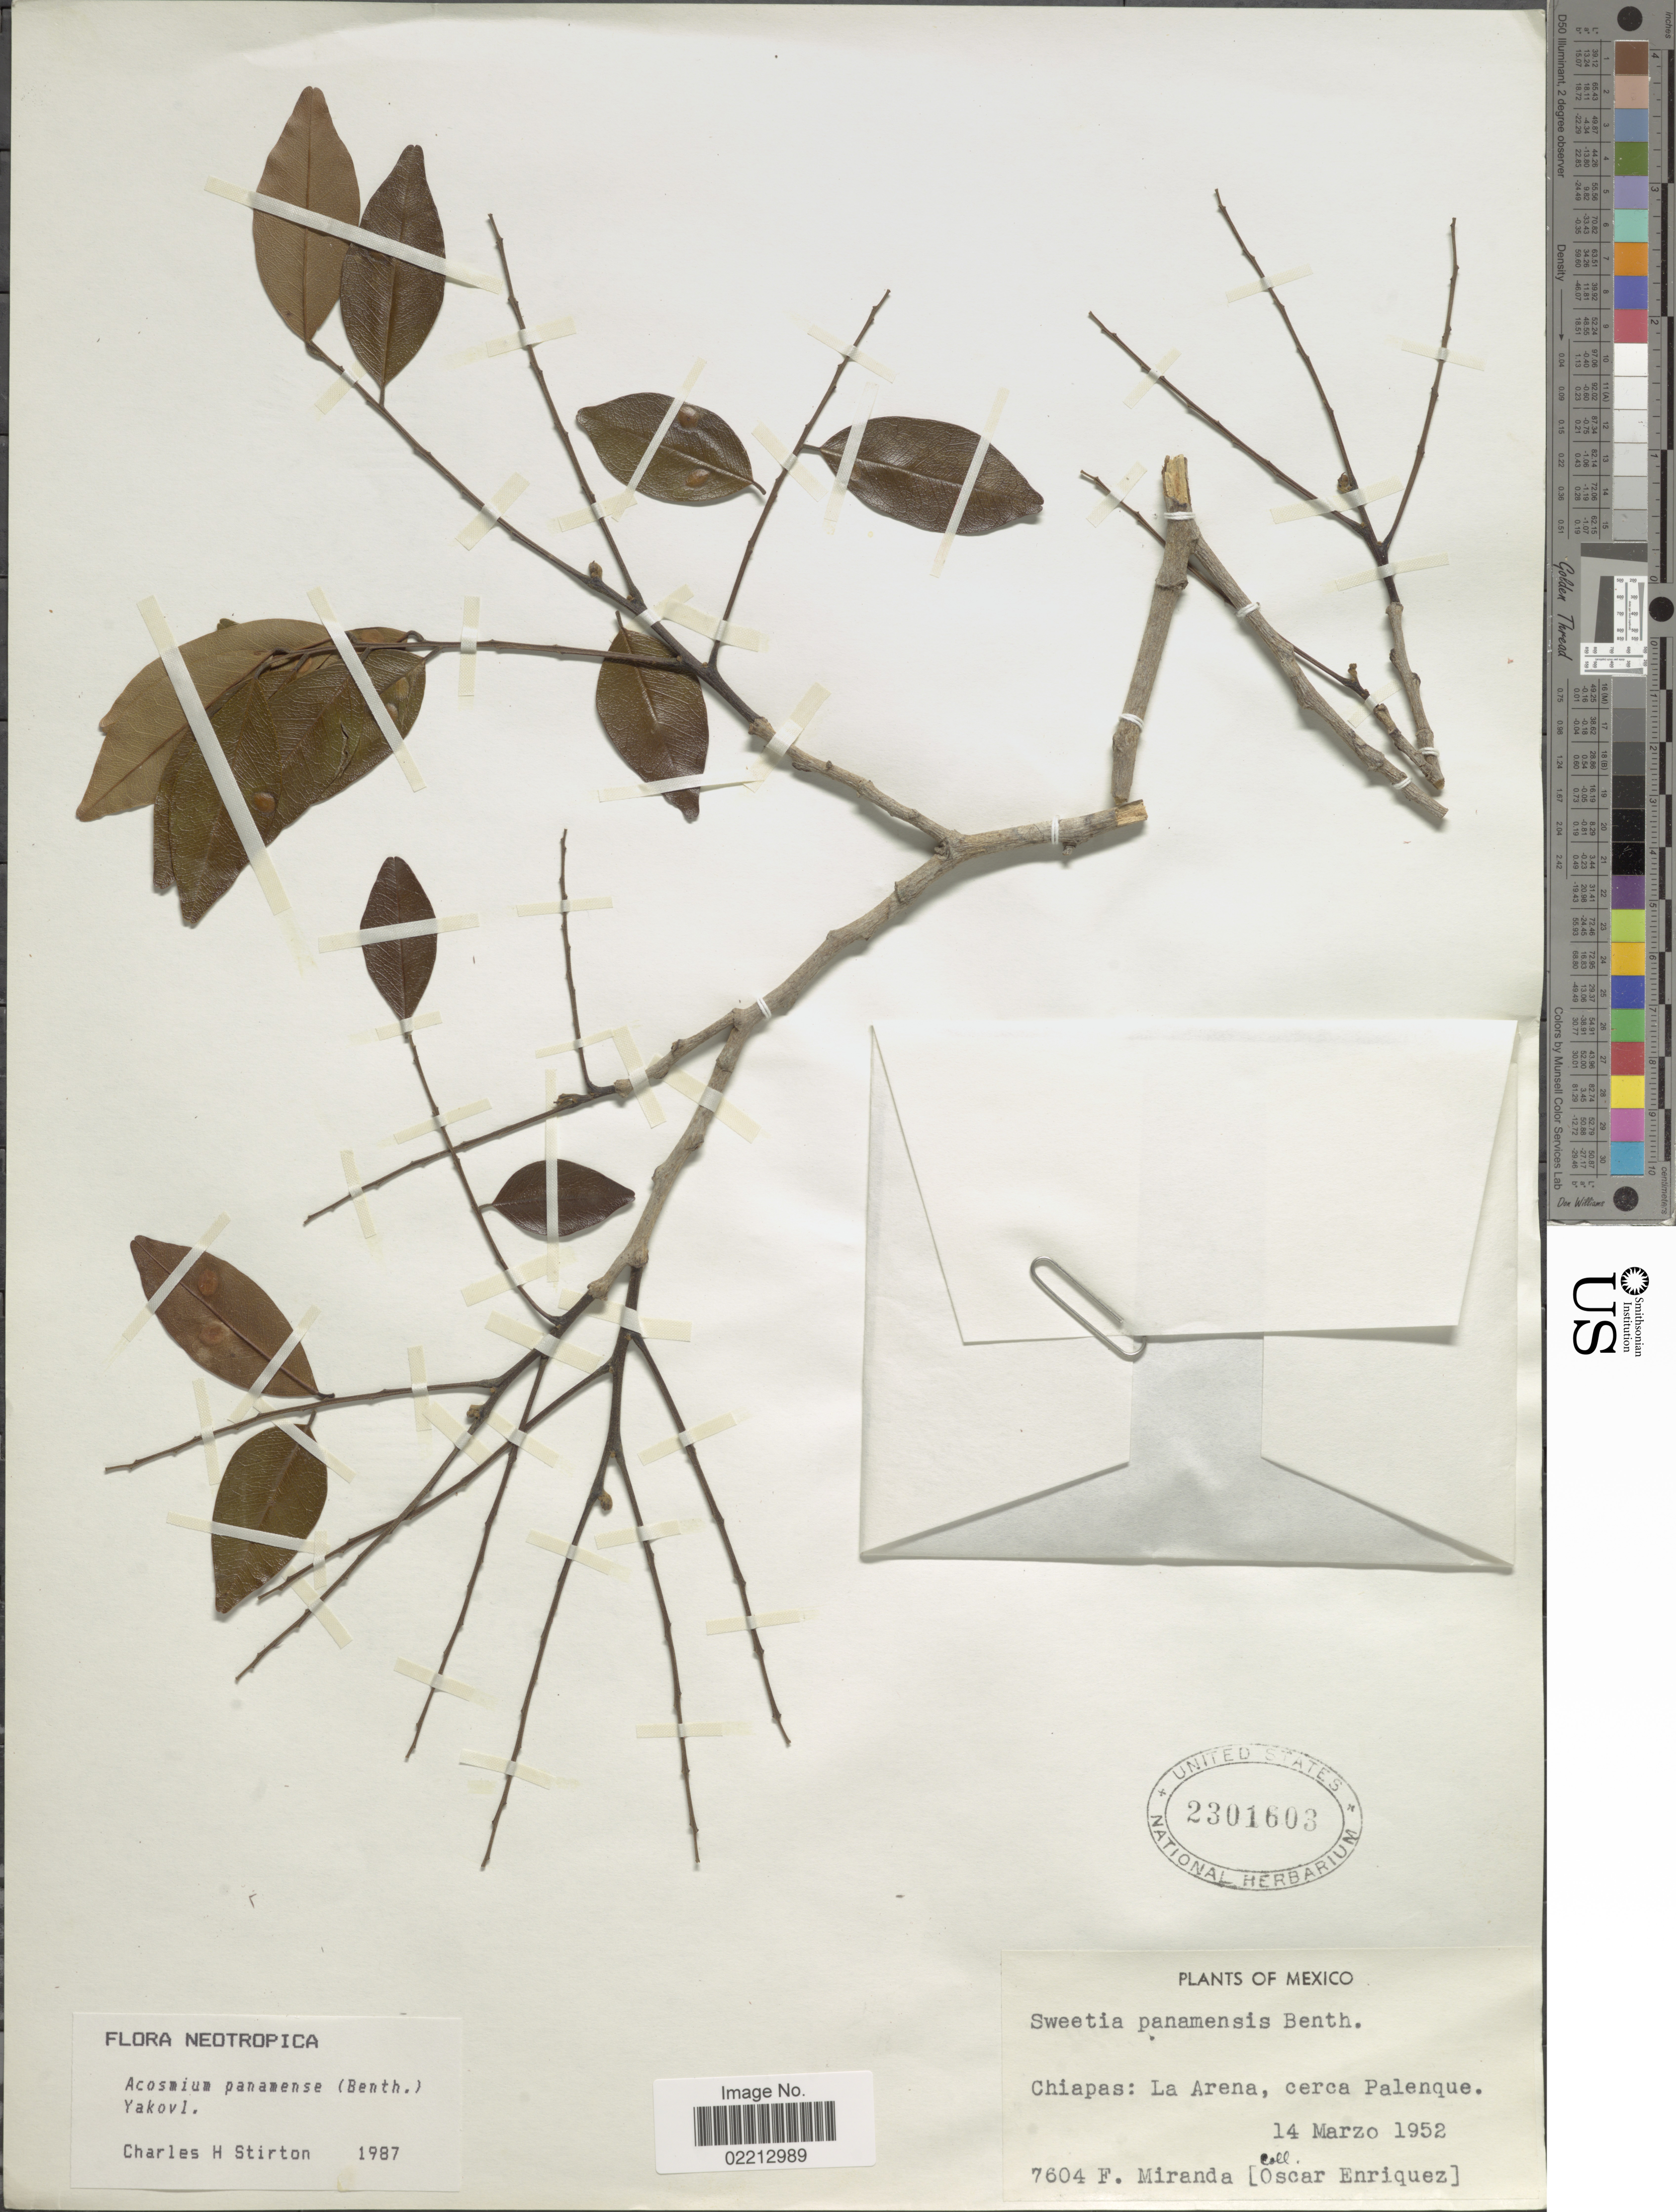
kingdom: Plantae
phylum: Tracheophyta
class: Magnoliopsida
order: Fabales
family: Fabaceae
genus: Acosmium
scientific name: Acosmium panamense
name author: (Benth.) Yakovlev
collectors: O. Enriquez & F. Miranda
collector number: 7604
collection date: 1952-03-14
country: Mexico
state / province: Chiapas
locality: La Arena, cerca Palenque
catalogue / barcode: US 2301603